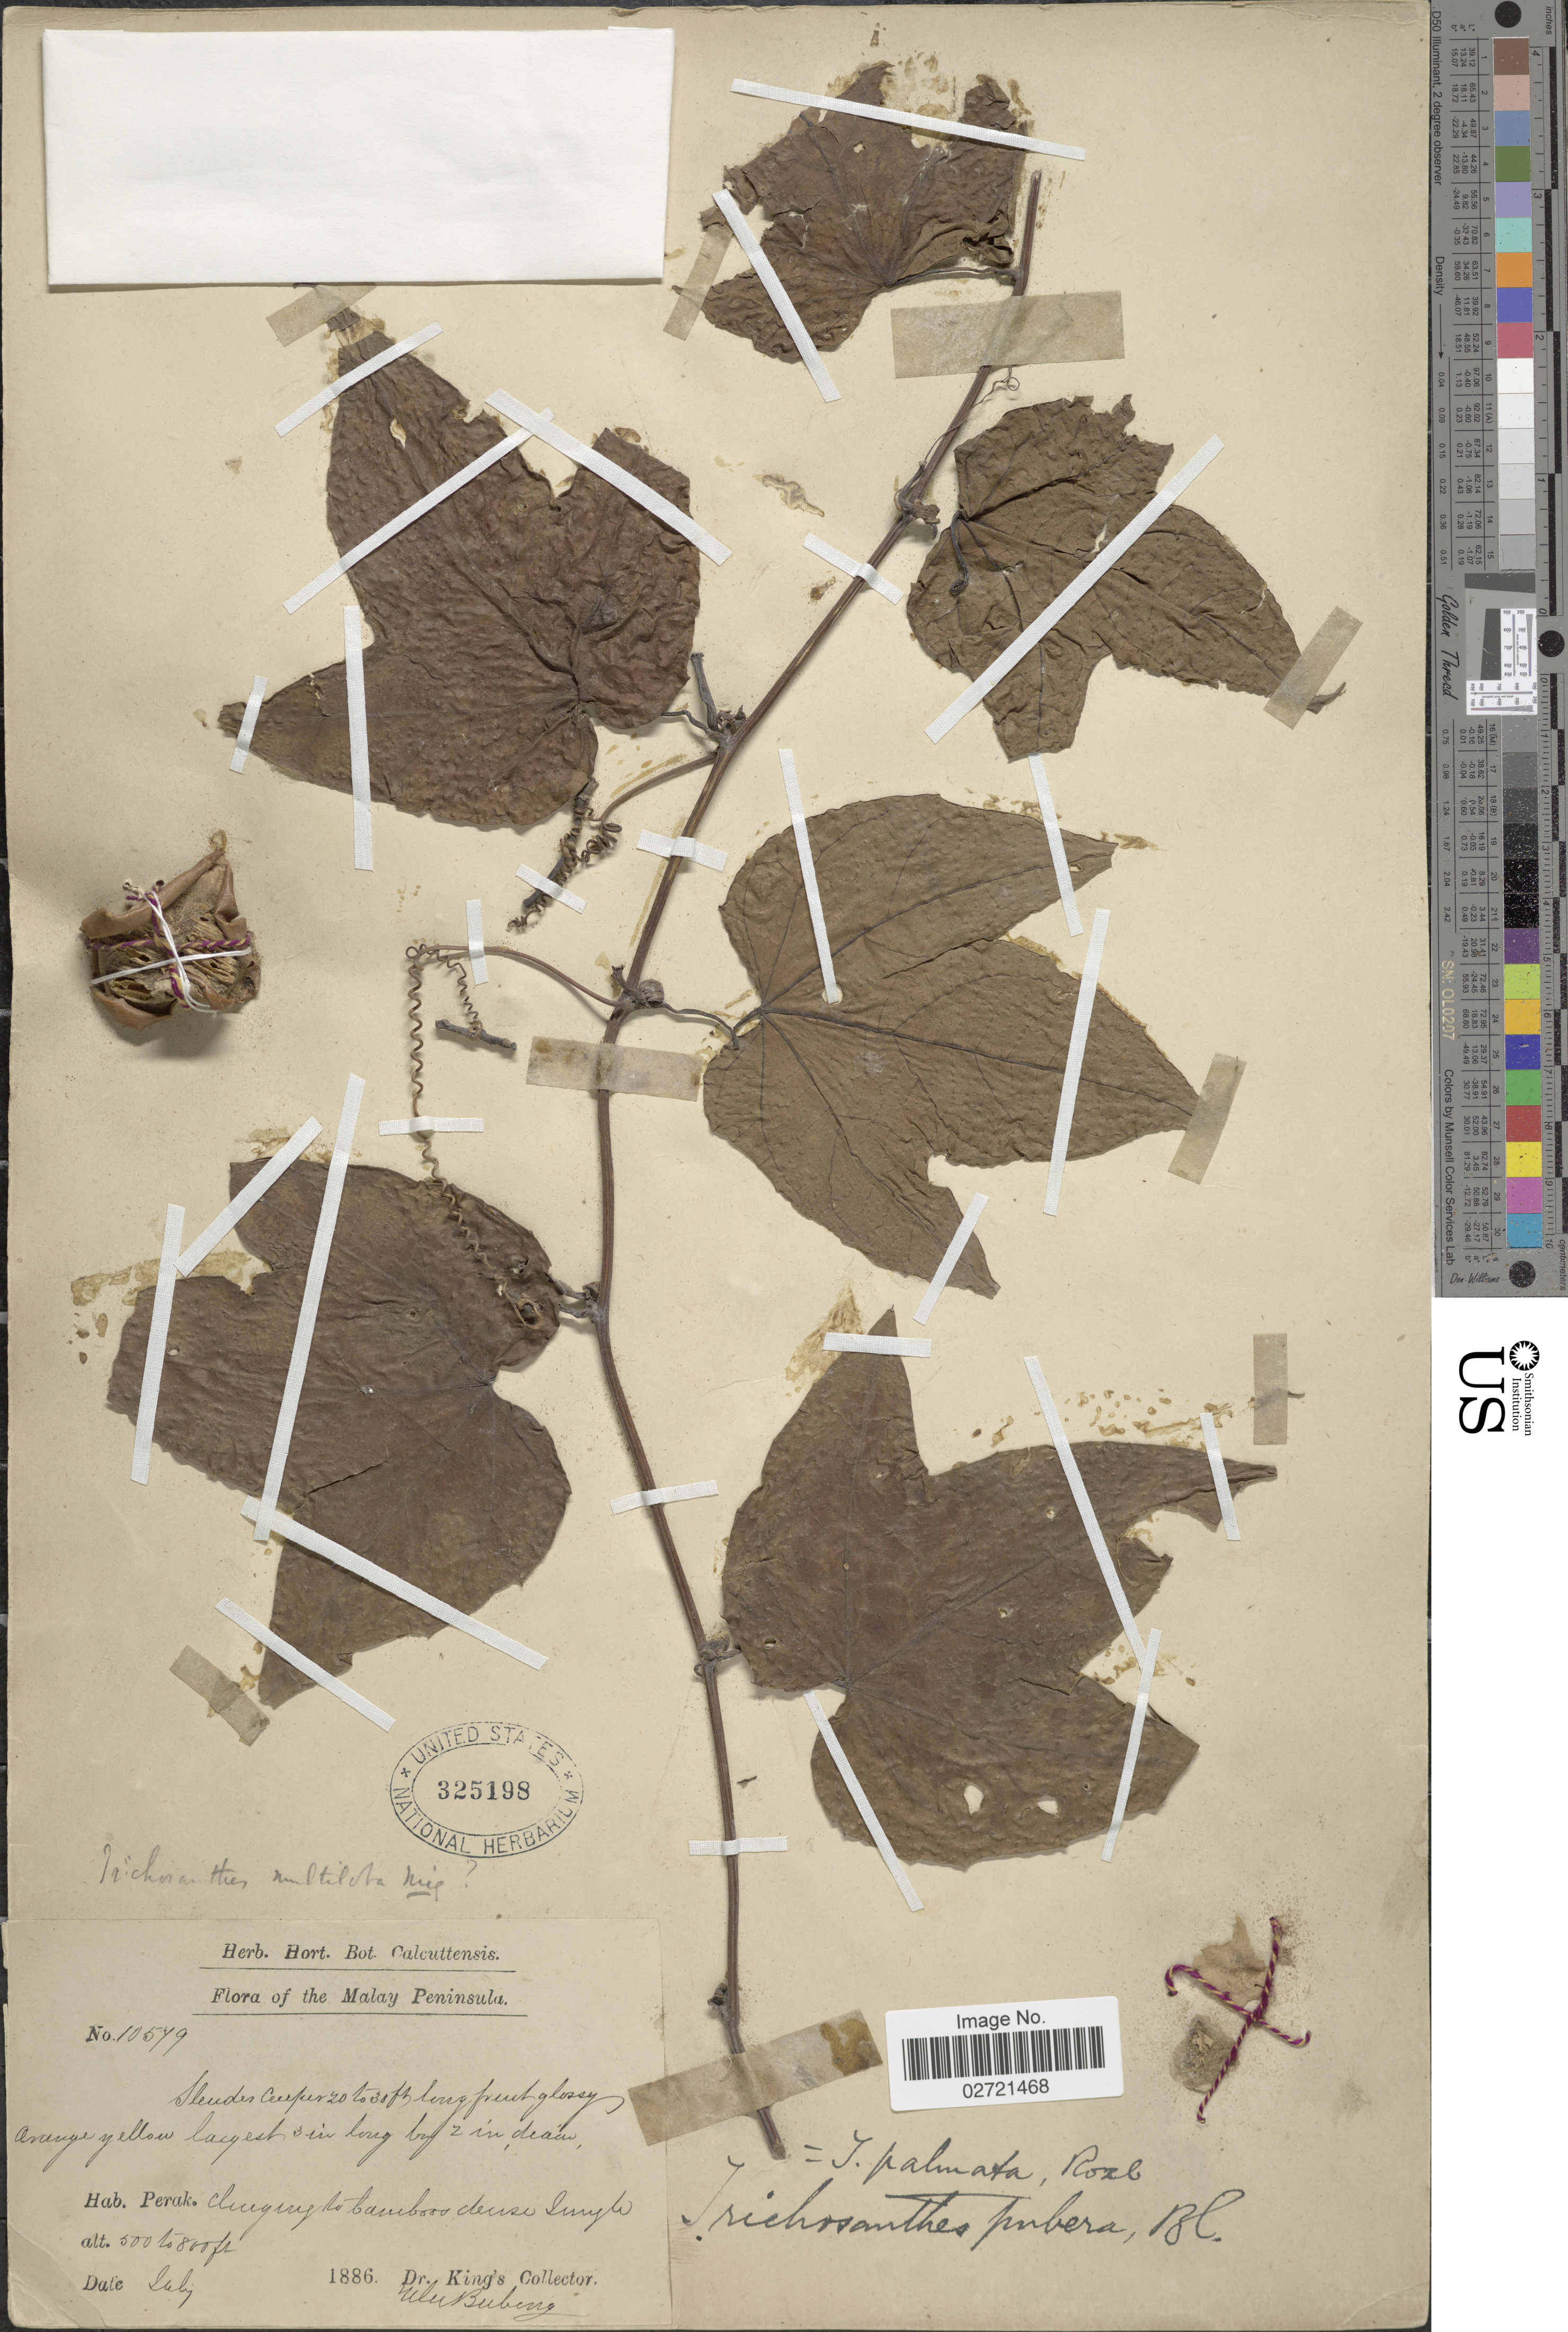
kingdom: Plantae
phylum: Tracheophyta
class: Magnoliopsida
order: Cucurbitales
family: Cucurbitaceae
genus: Trichosanthes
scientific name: Trichosanthes multiloba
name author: C.B. Clarke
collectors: Dr. King's collector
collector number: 10579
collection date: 1886-07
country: Malaysia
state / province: Perak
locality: The Malay Peninsula, Perak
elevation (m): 152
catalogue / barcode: US 325198